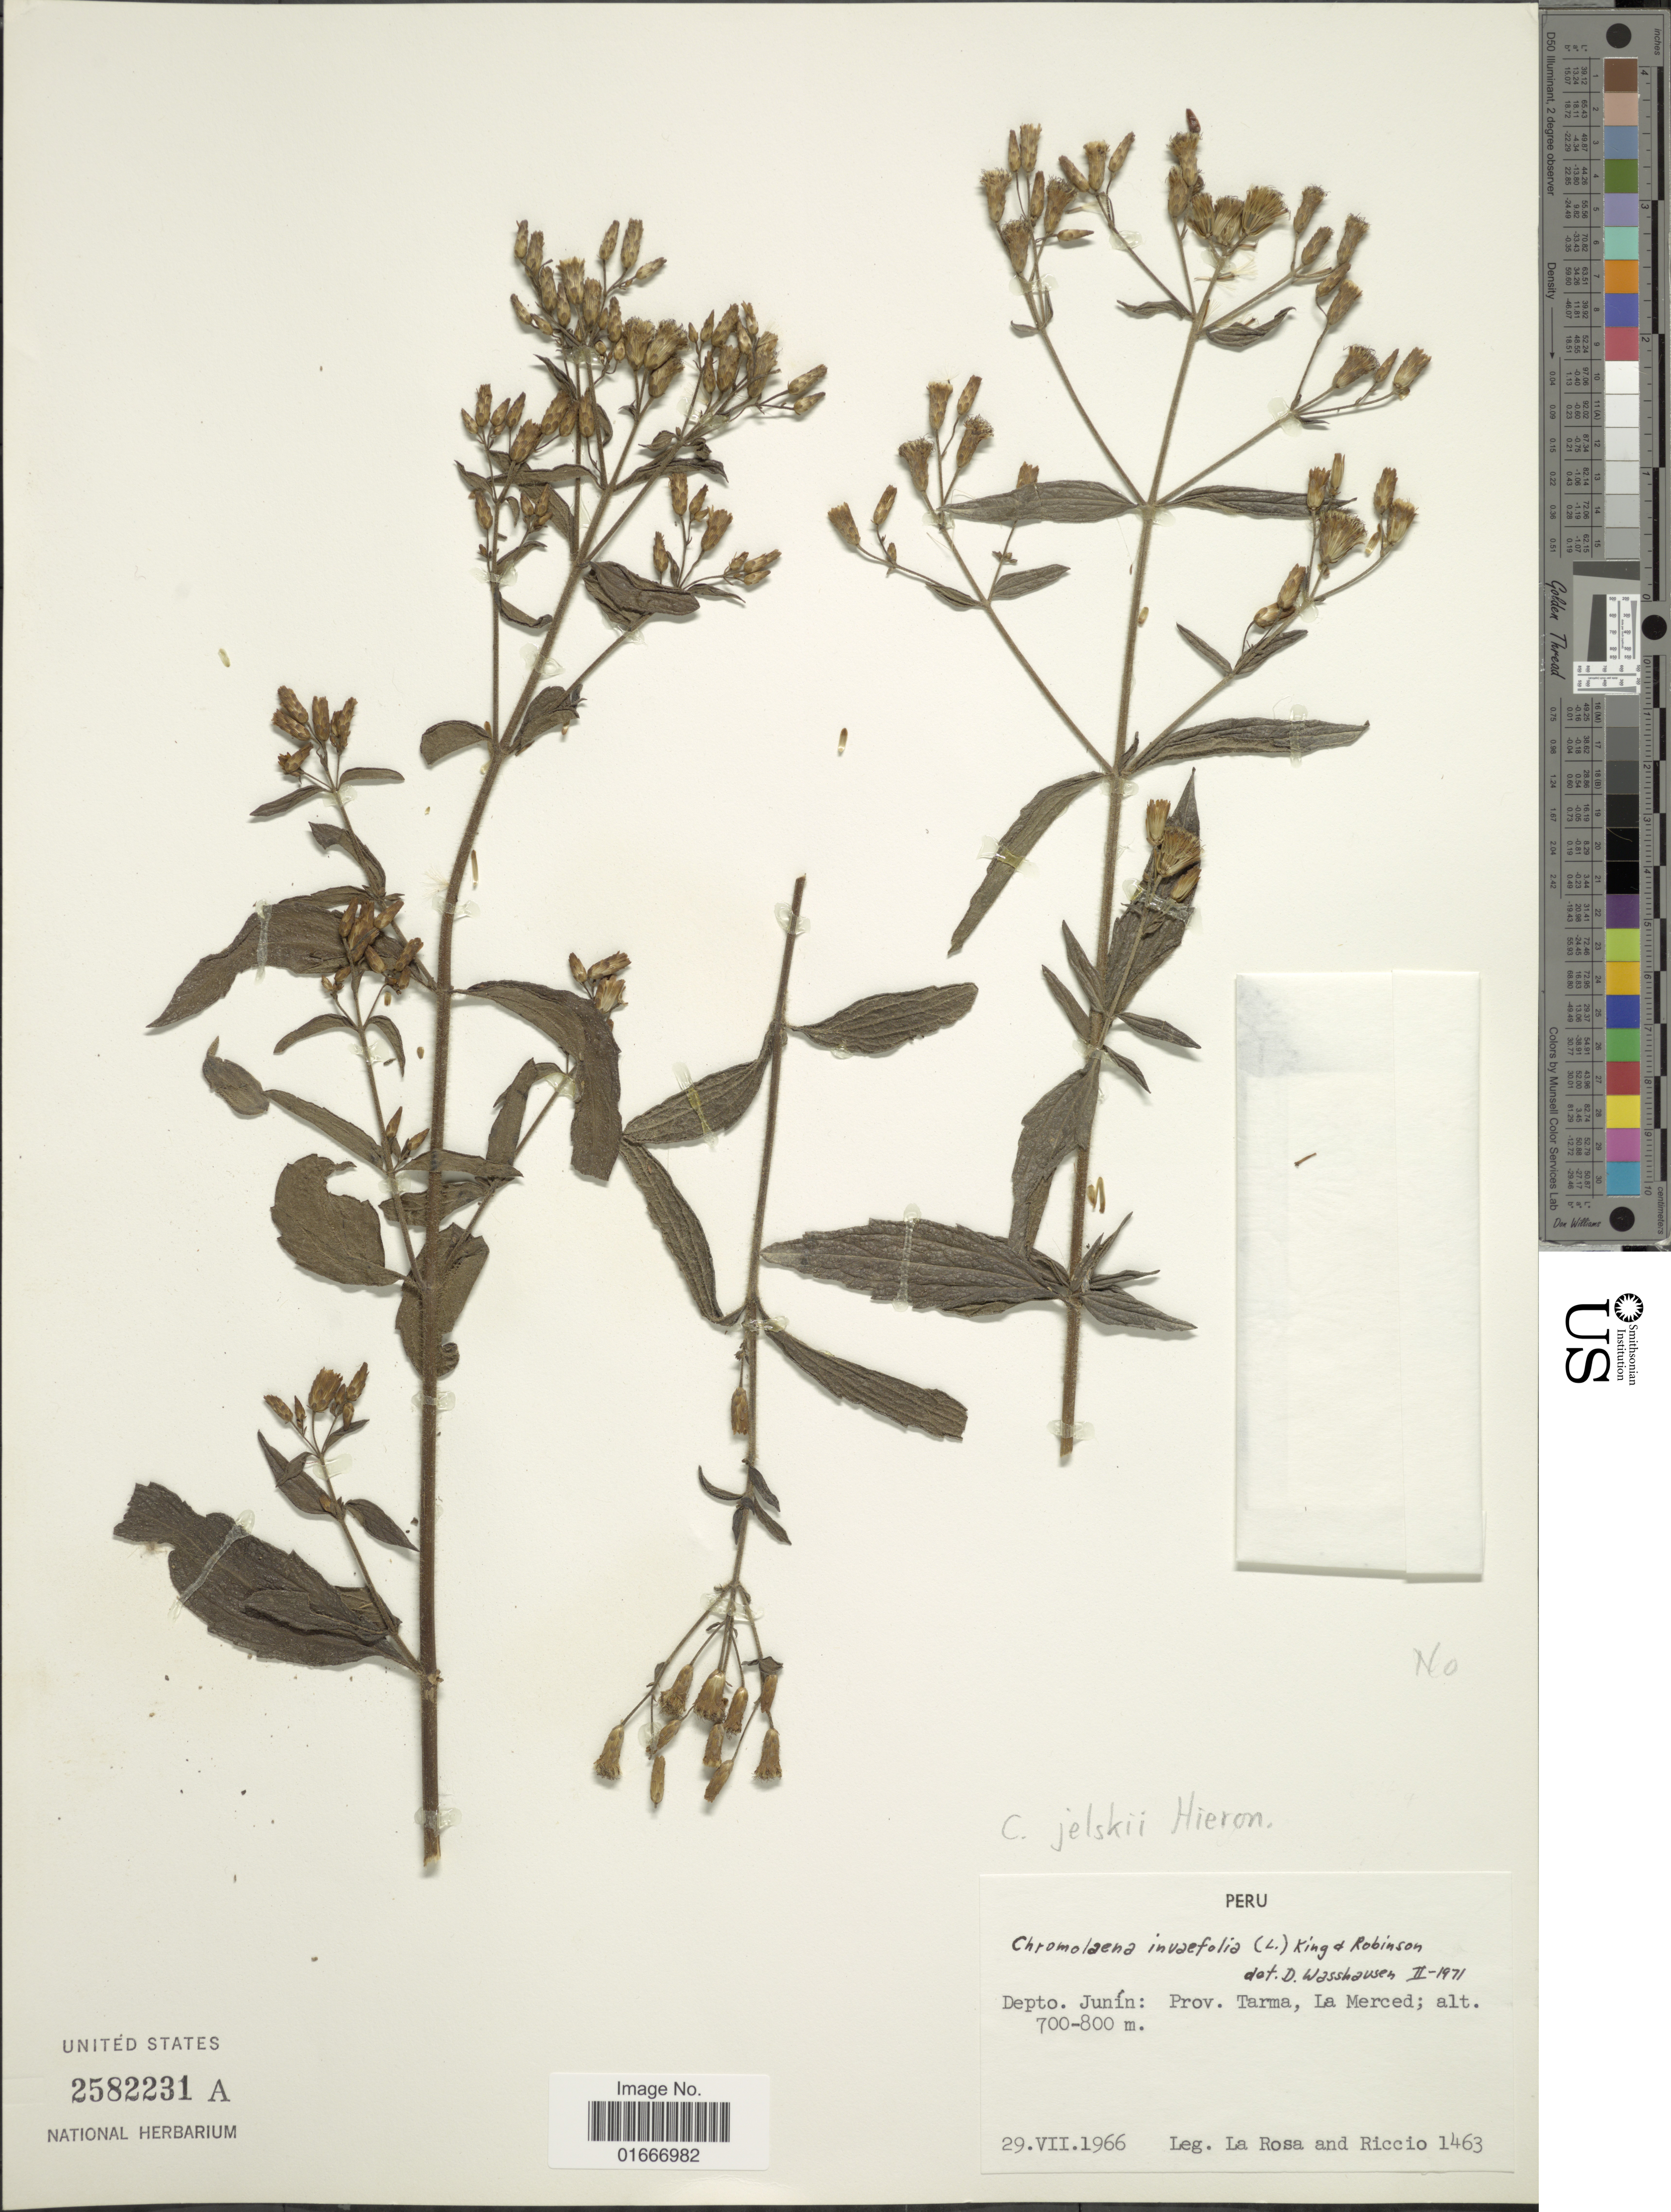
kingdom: Plantae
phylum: Tracheophyta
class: Magnoliopsida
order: Asterales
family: Asteraceae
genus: Chromolaena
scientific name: Chromolaena jelskii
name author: (Hieron.) R.M. King & H. Rob.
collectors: -. La Rosa & Riccio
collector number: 1463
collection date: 1966-07-29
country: Peru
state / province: Junín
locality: Peru. Depto. Junín: Prov. Tarma, La Merced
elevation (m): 700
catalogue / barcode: US 2582231A